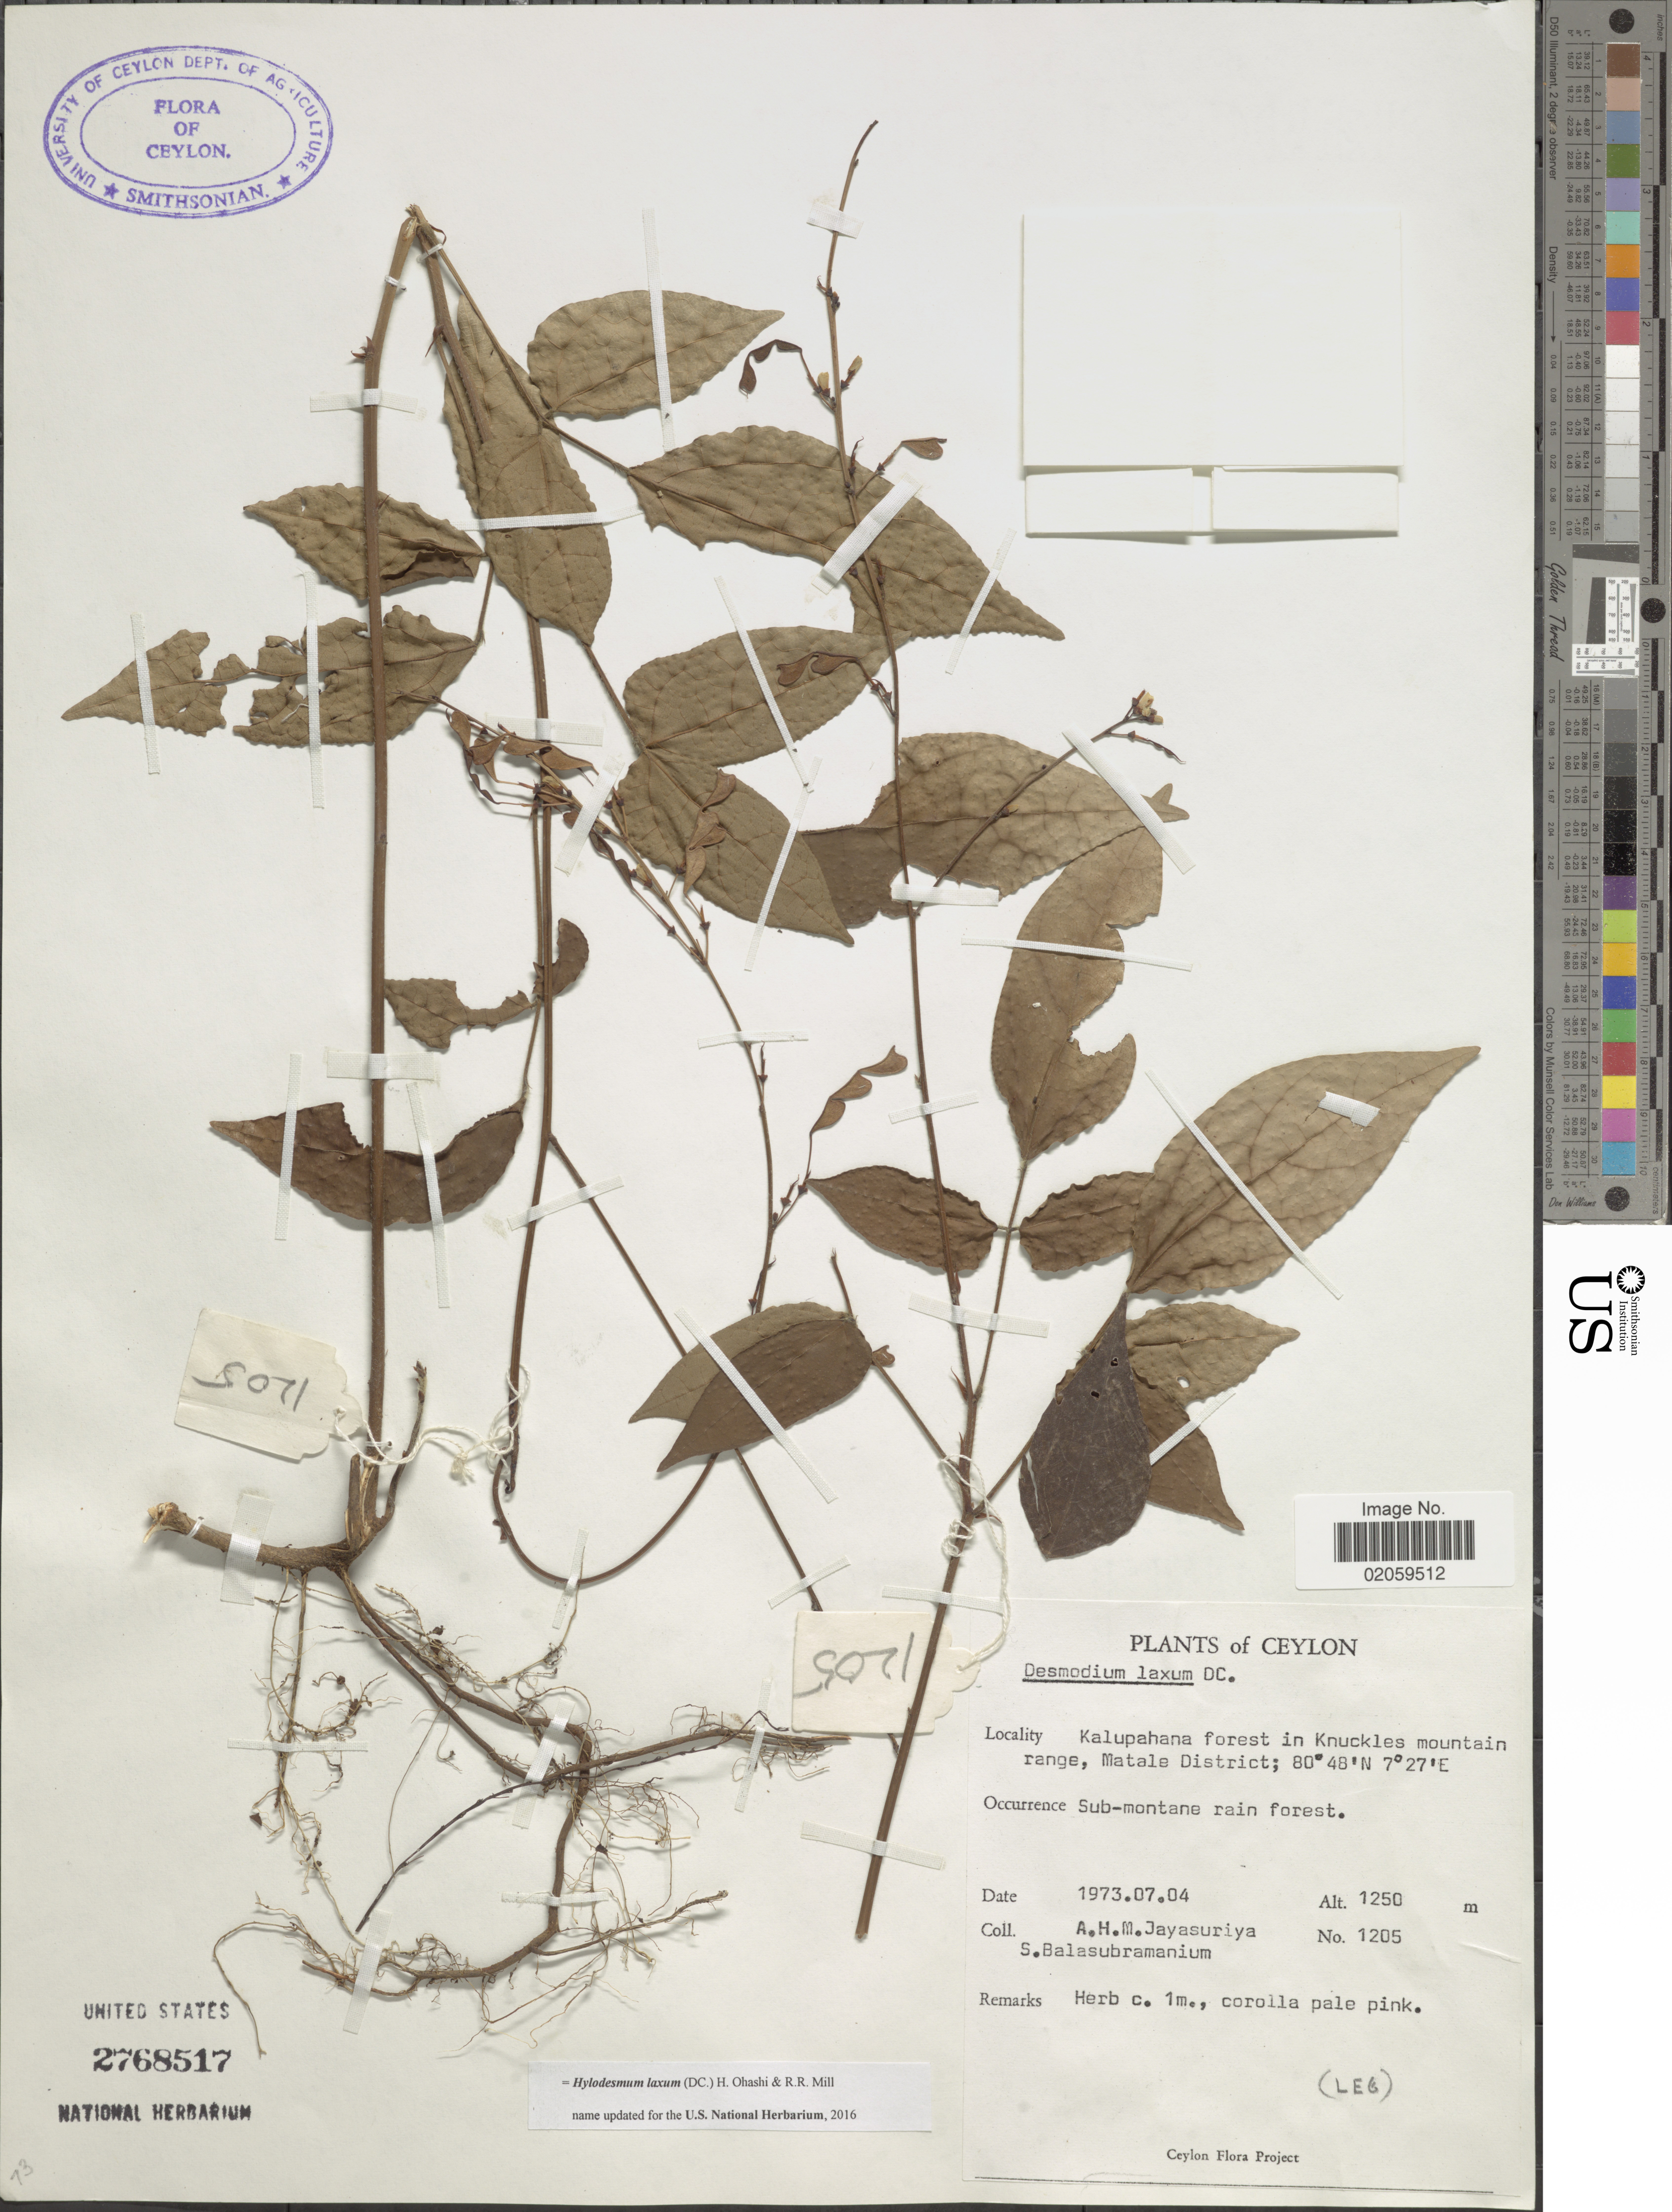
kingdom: Plantae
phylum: Tracheophyta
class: Magnoliopsida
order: Fabales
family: Fabaceae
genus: Hylodesmum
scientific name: Hylodesmum laxum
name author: (DC.) H. Ohashi & R.R. Mill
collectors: A. H. Jayasuriya & S. Balasubramanium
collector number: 1205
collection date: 1973-07-04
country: Sri Lanka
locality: Ceylon, Kalupahana forest in Knuckles mountain range, Matale District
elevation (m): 1250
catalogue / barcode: US 2768517